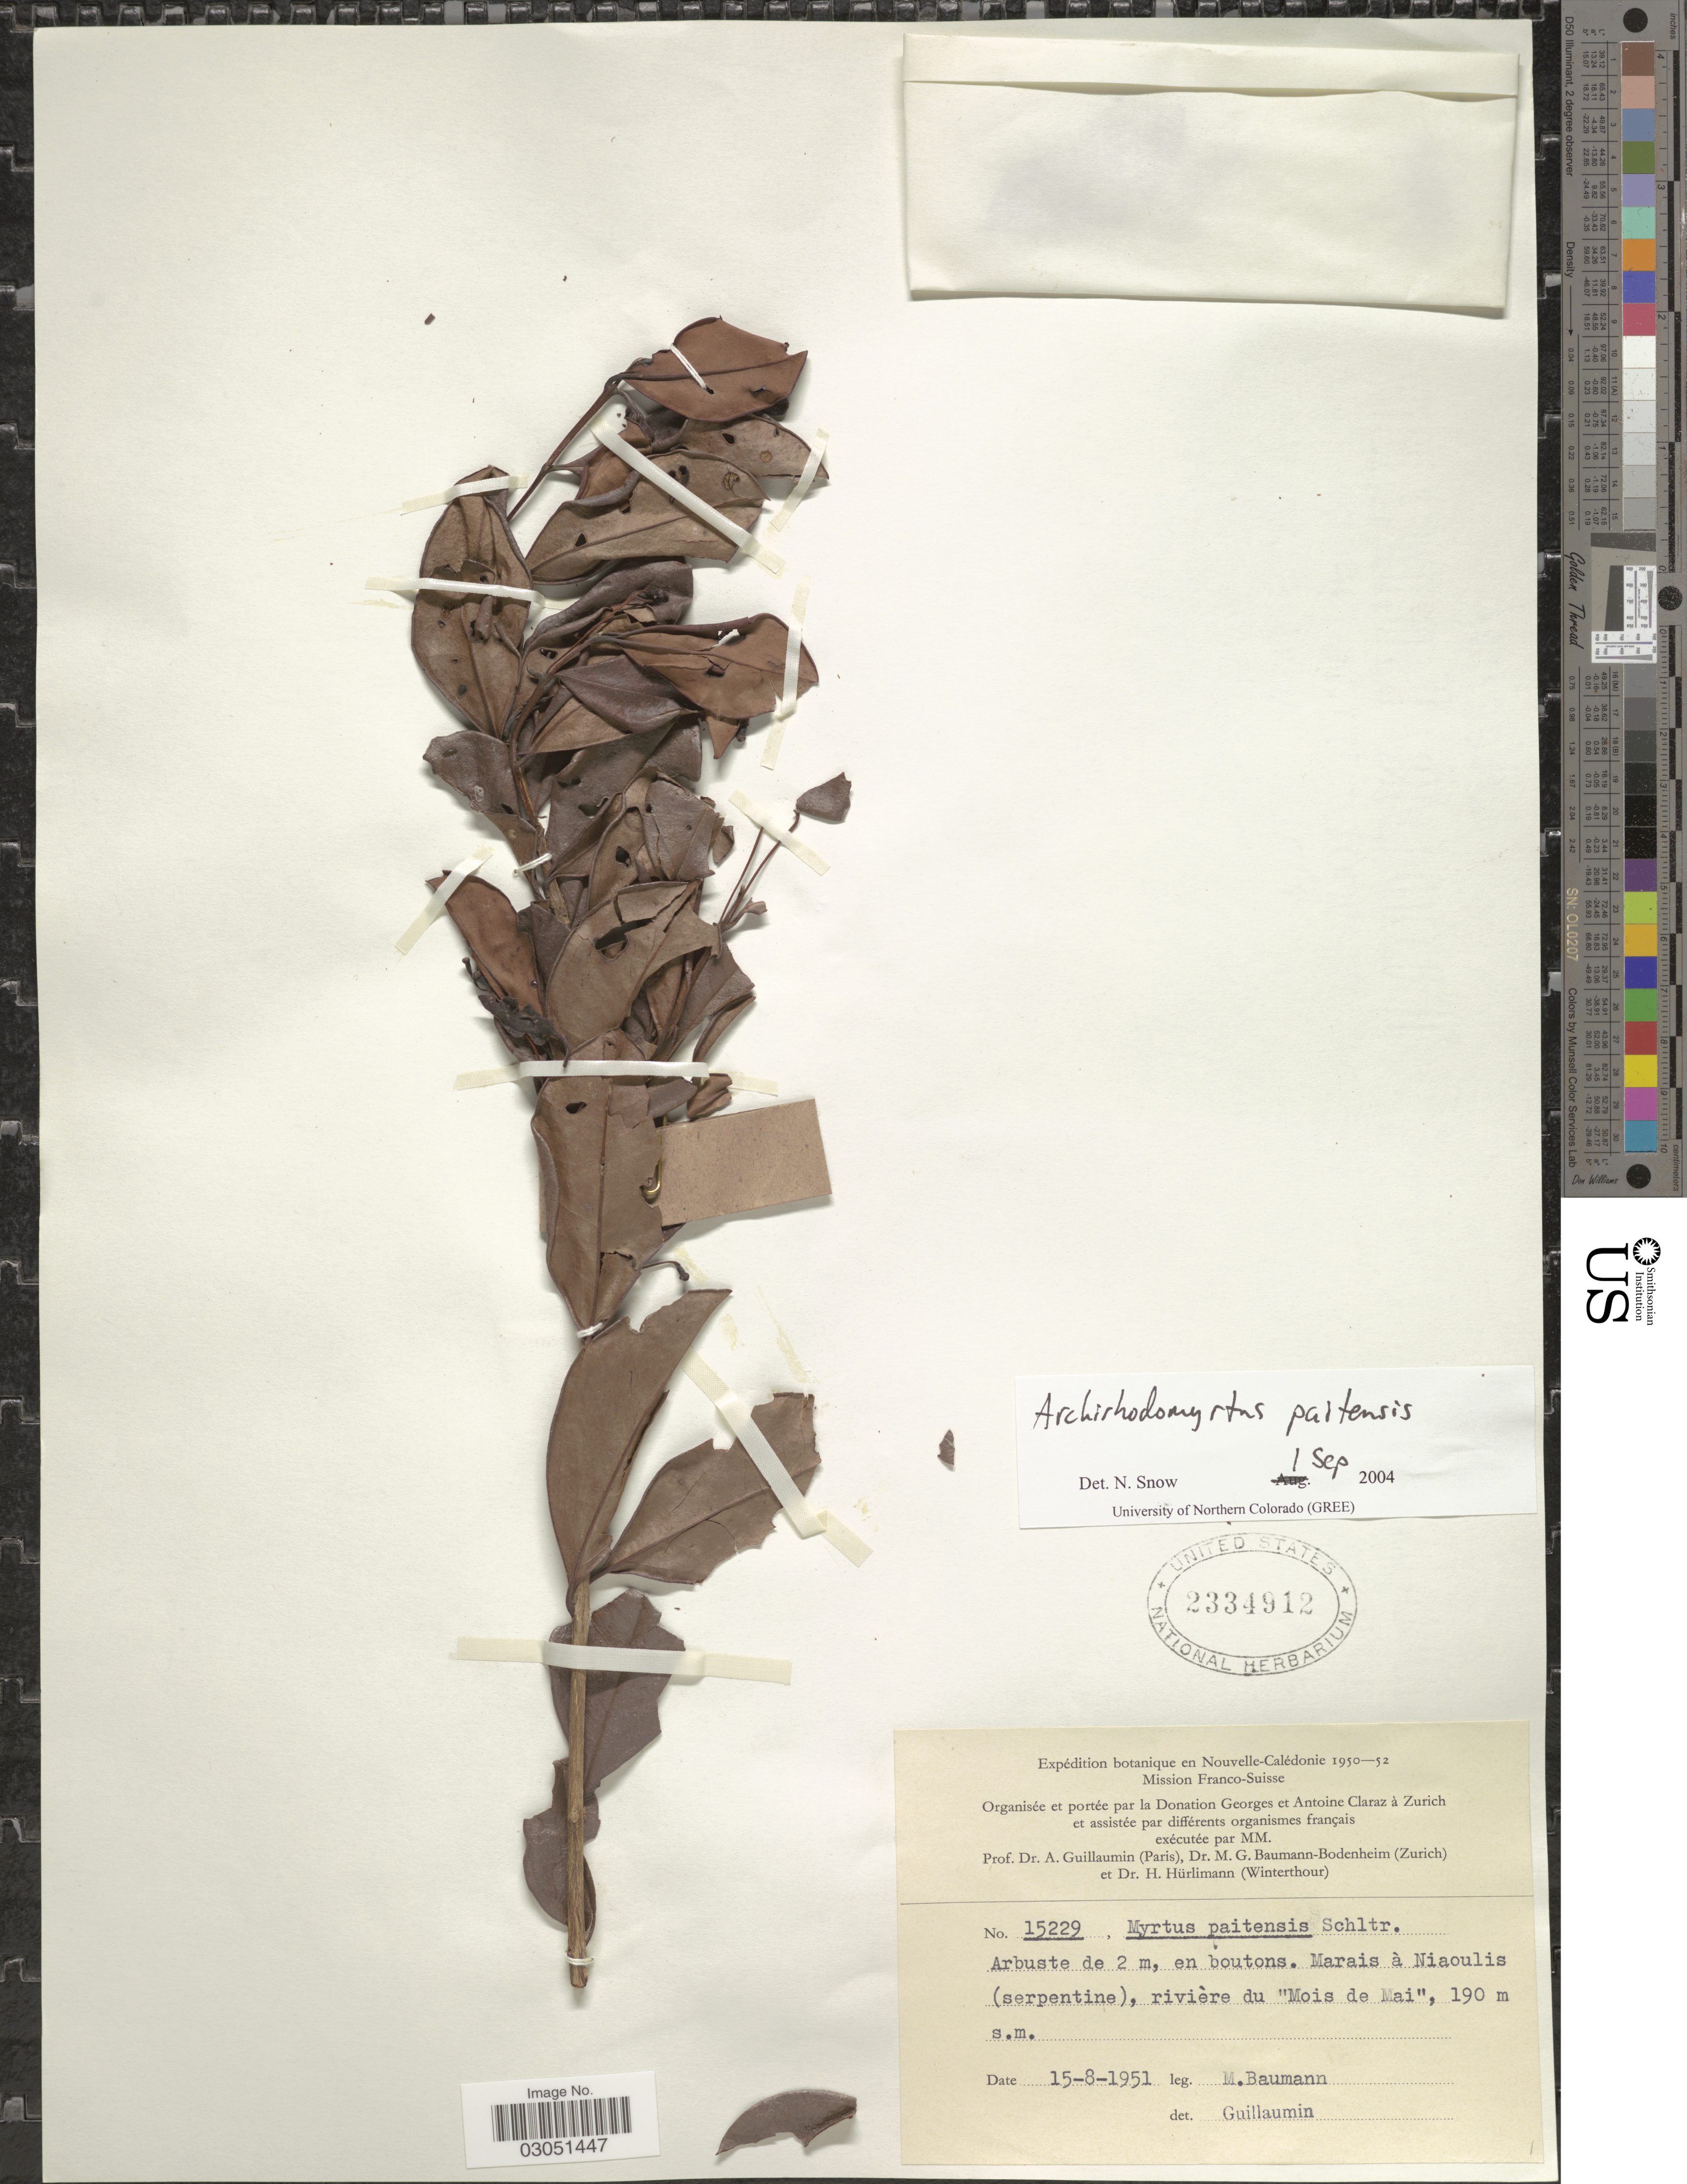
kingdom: Plantae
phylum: Tracheophyta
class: Magnoliopsida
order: Myrtales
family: Myrtaceae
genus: Archirhodomyrtus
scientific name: Archirhodomyrtus paitensis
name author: (Schltr.) Burret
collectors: M. Baumann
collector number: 15229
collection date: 1951-08-15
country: New Caledonia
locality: Nouvelle-Calédonie, Marais à Niaoulis (serpentine), rivière du "Mois de Mai".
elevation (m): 190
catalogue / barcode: US 2334912